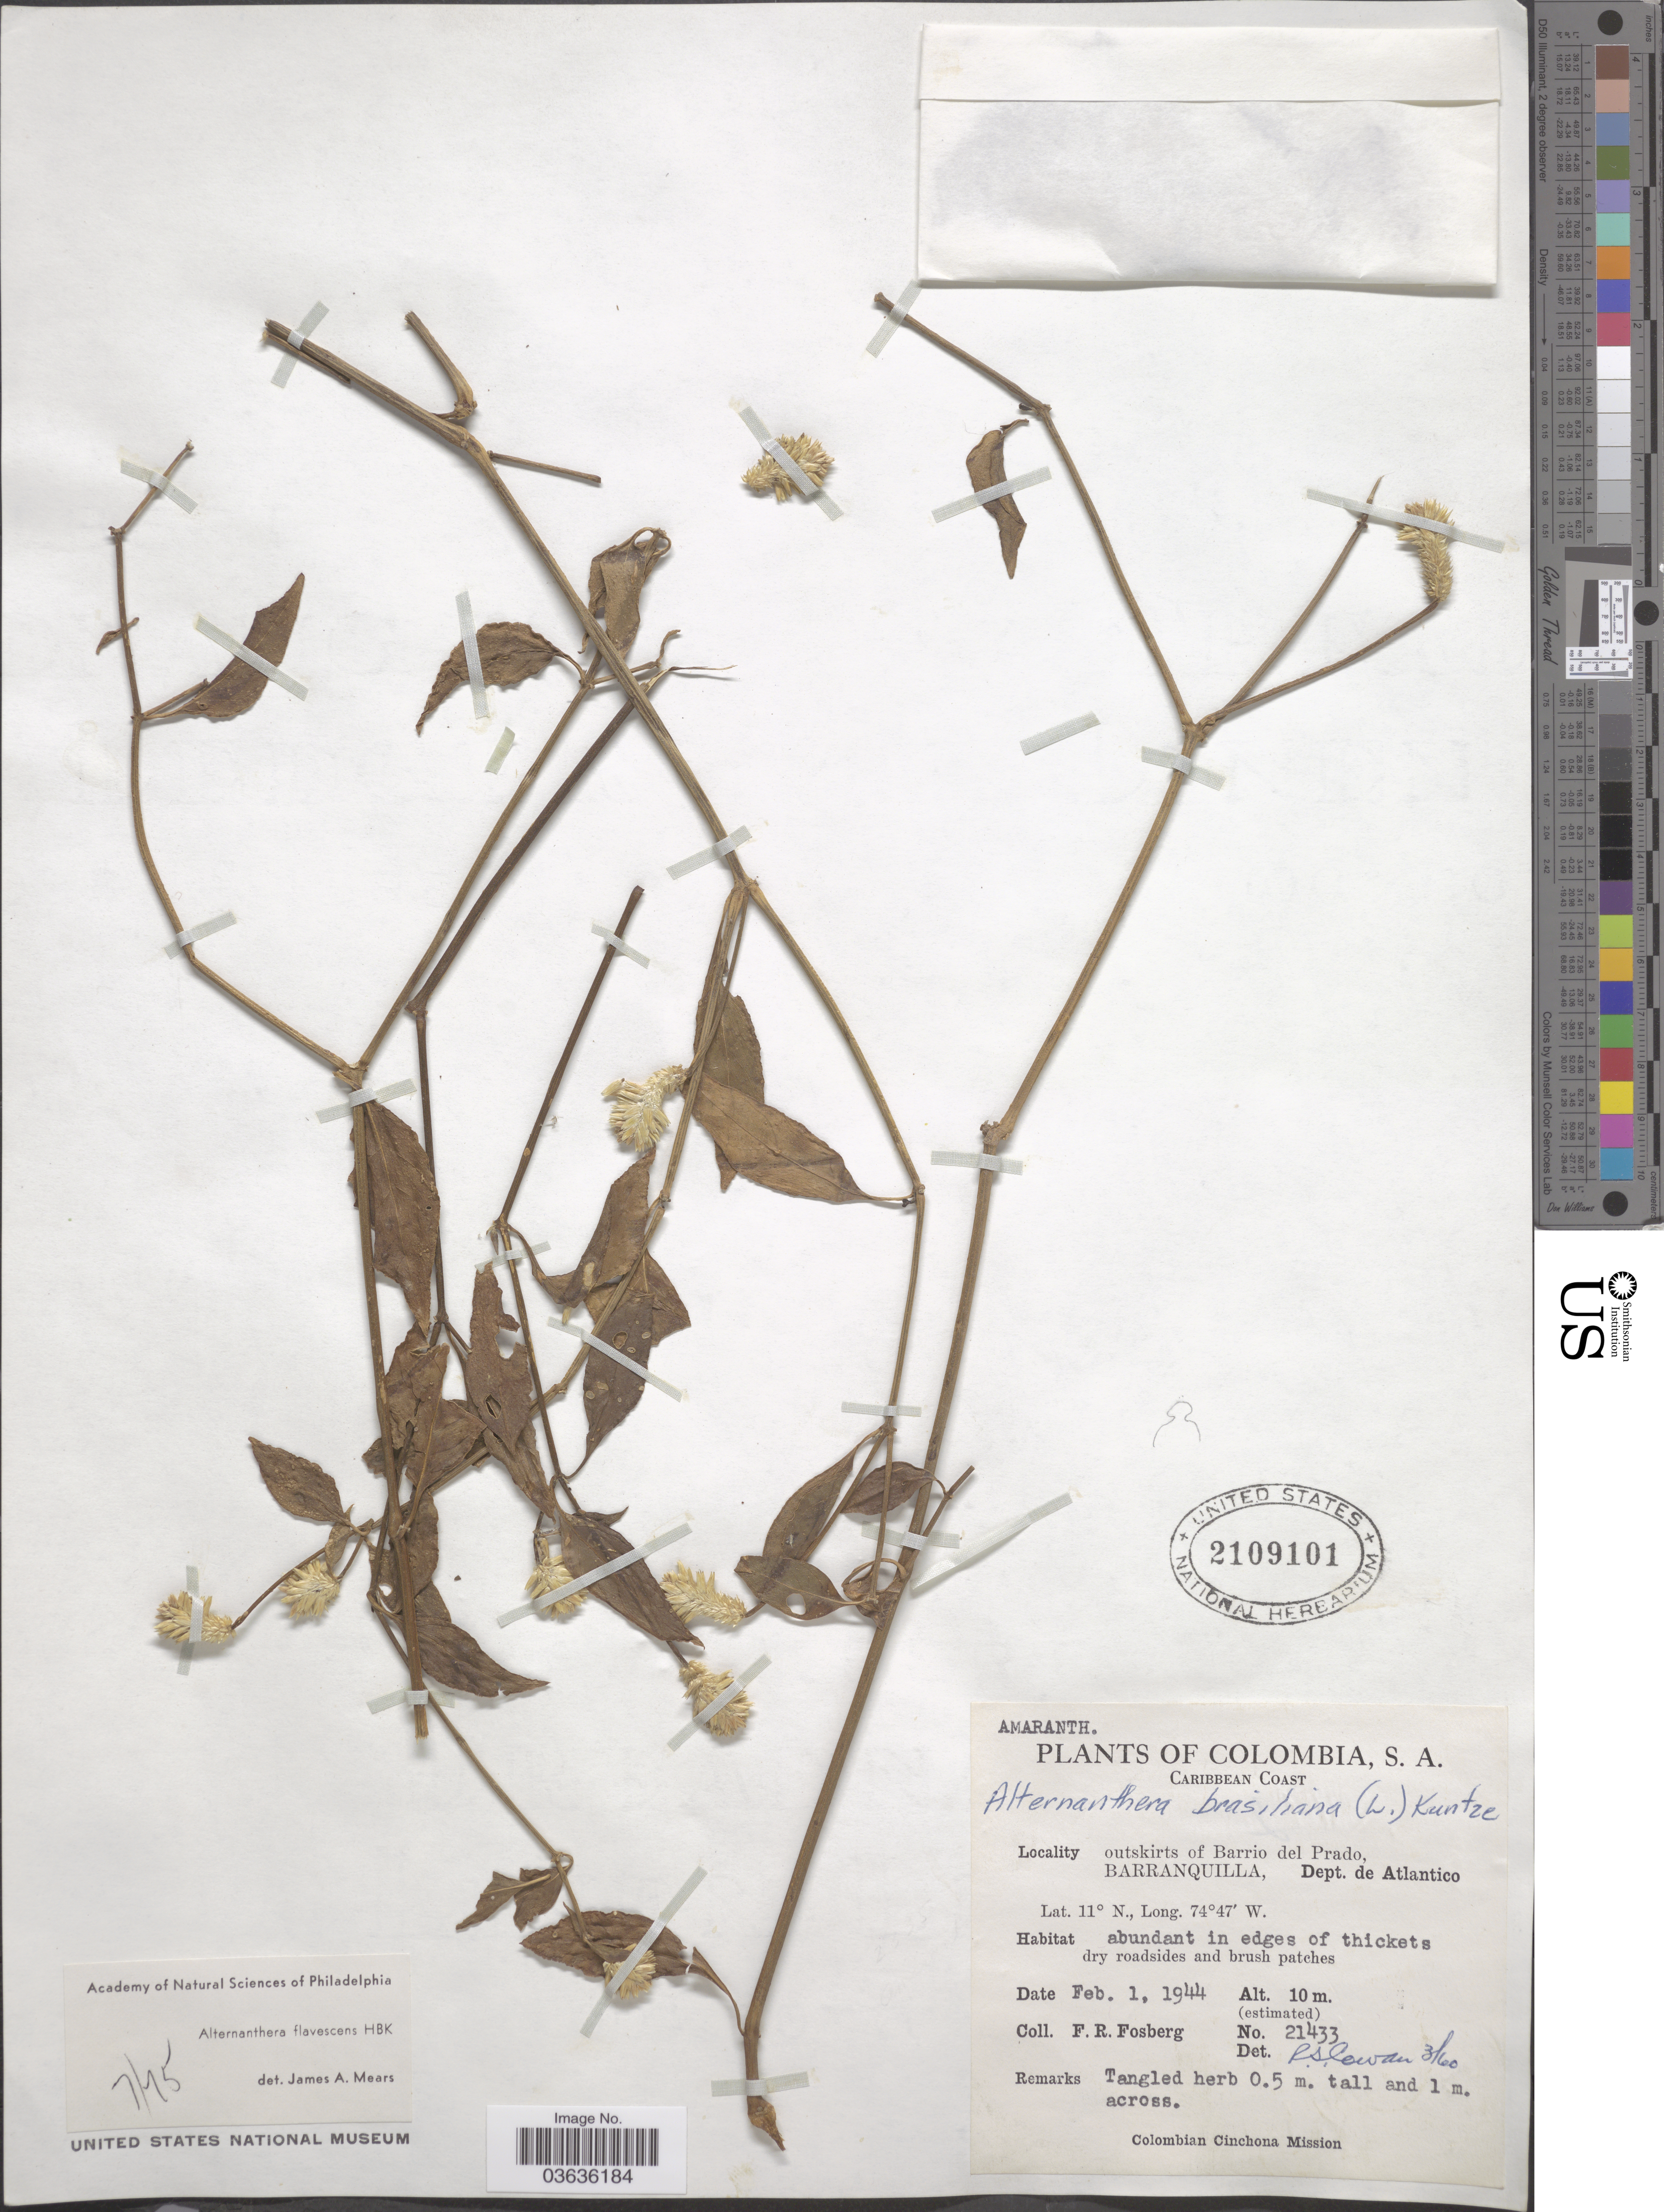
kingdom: Plantae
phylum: Tracheophyta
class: Magnoliopsida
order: Caryophyllales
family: Amaranthaceae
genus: Alternanthera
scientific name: Alternanthera flavescens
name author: Kunth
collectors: F. R. Fosberg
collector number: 21433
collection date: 1944-02-01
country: Colombia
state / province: Atlántico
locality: Caribbean Coast. Outskirts of Barrio del Prado, Barranquilla, Dept. de Atlantico.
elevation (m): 10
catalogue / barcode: US 2109101